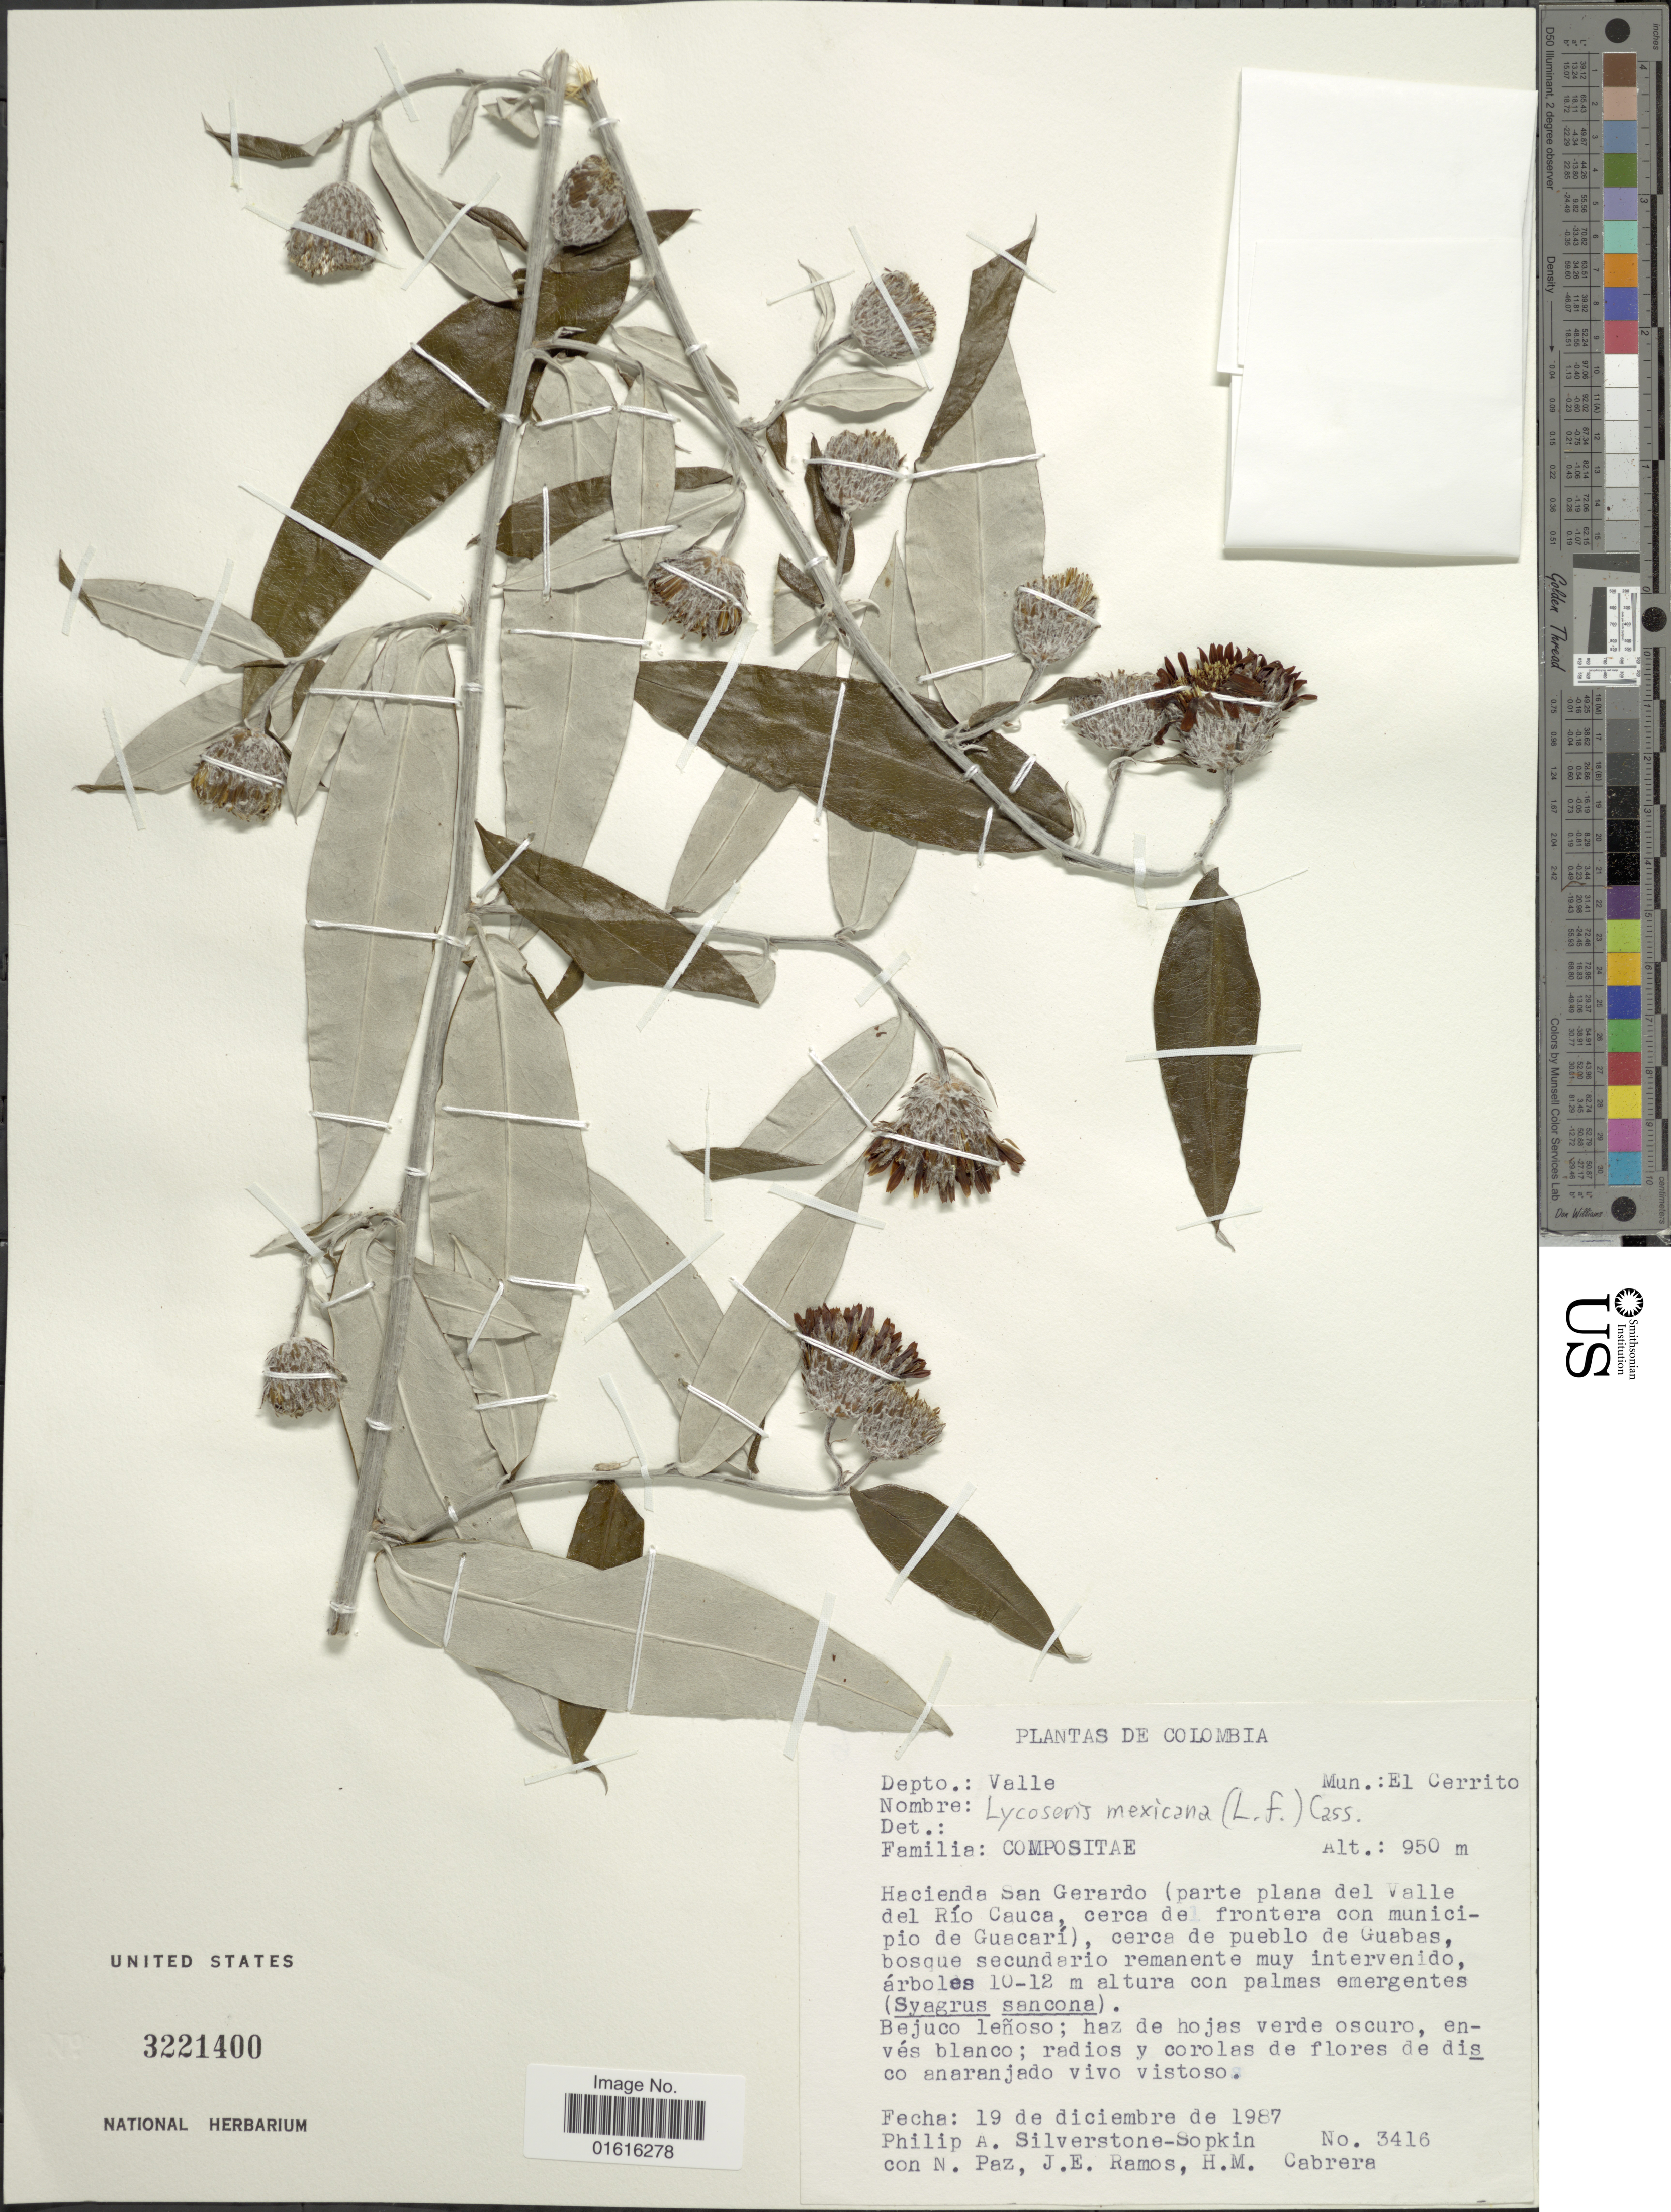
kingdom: Plantae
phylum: Tracheophyta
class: Magnoliopsida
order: Asterales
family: Asteraceae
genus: Lycoseris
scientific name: Lycoseris mexicana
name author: (L. f.) Cass.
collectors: P. A. Silverstone-Sopkin, N. Paz, J. E. Ramos & H. Cabrera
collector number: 3416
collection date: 1987-12-19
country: Colombia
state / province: Valle del Cauca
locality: Depto.: Valle. Mun.: El Cerrito. Hacienda San Gerardo (parte plane del Valle del Río Cauca, cerca de frontera con municipio de Guacarí), cerca de pueblo de Guabas, bosque secundario remanente muy intervenido.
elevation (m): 950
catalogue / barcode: US 3221400